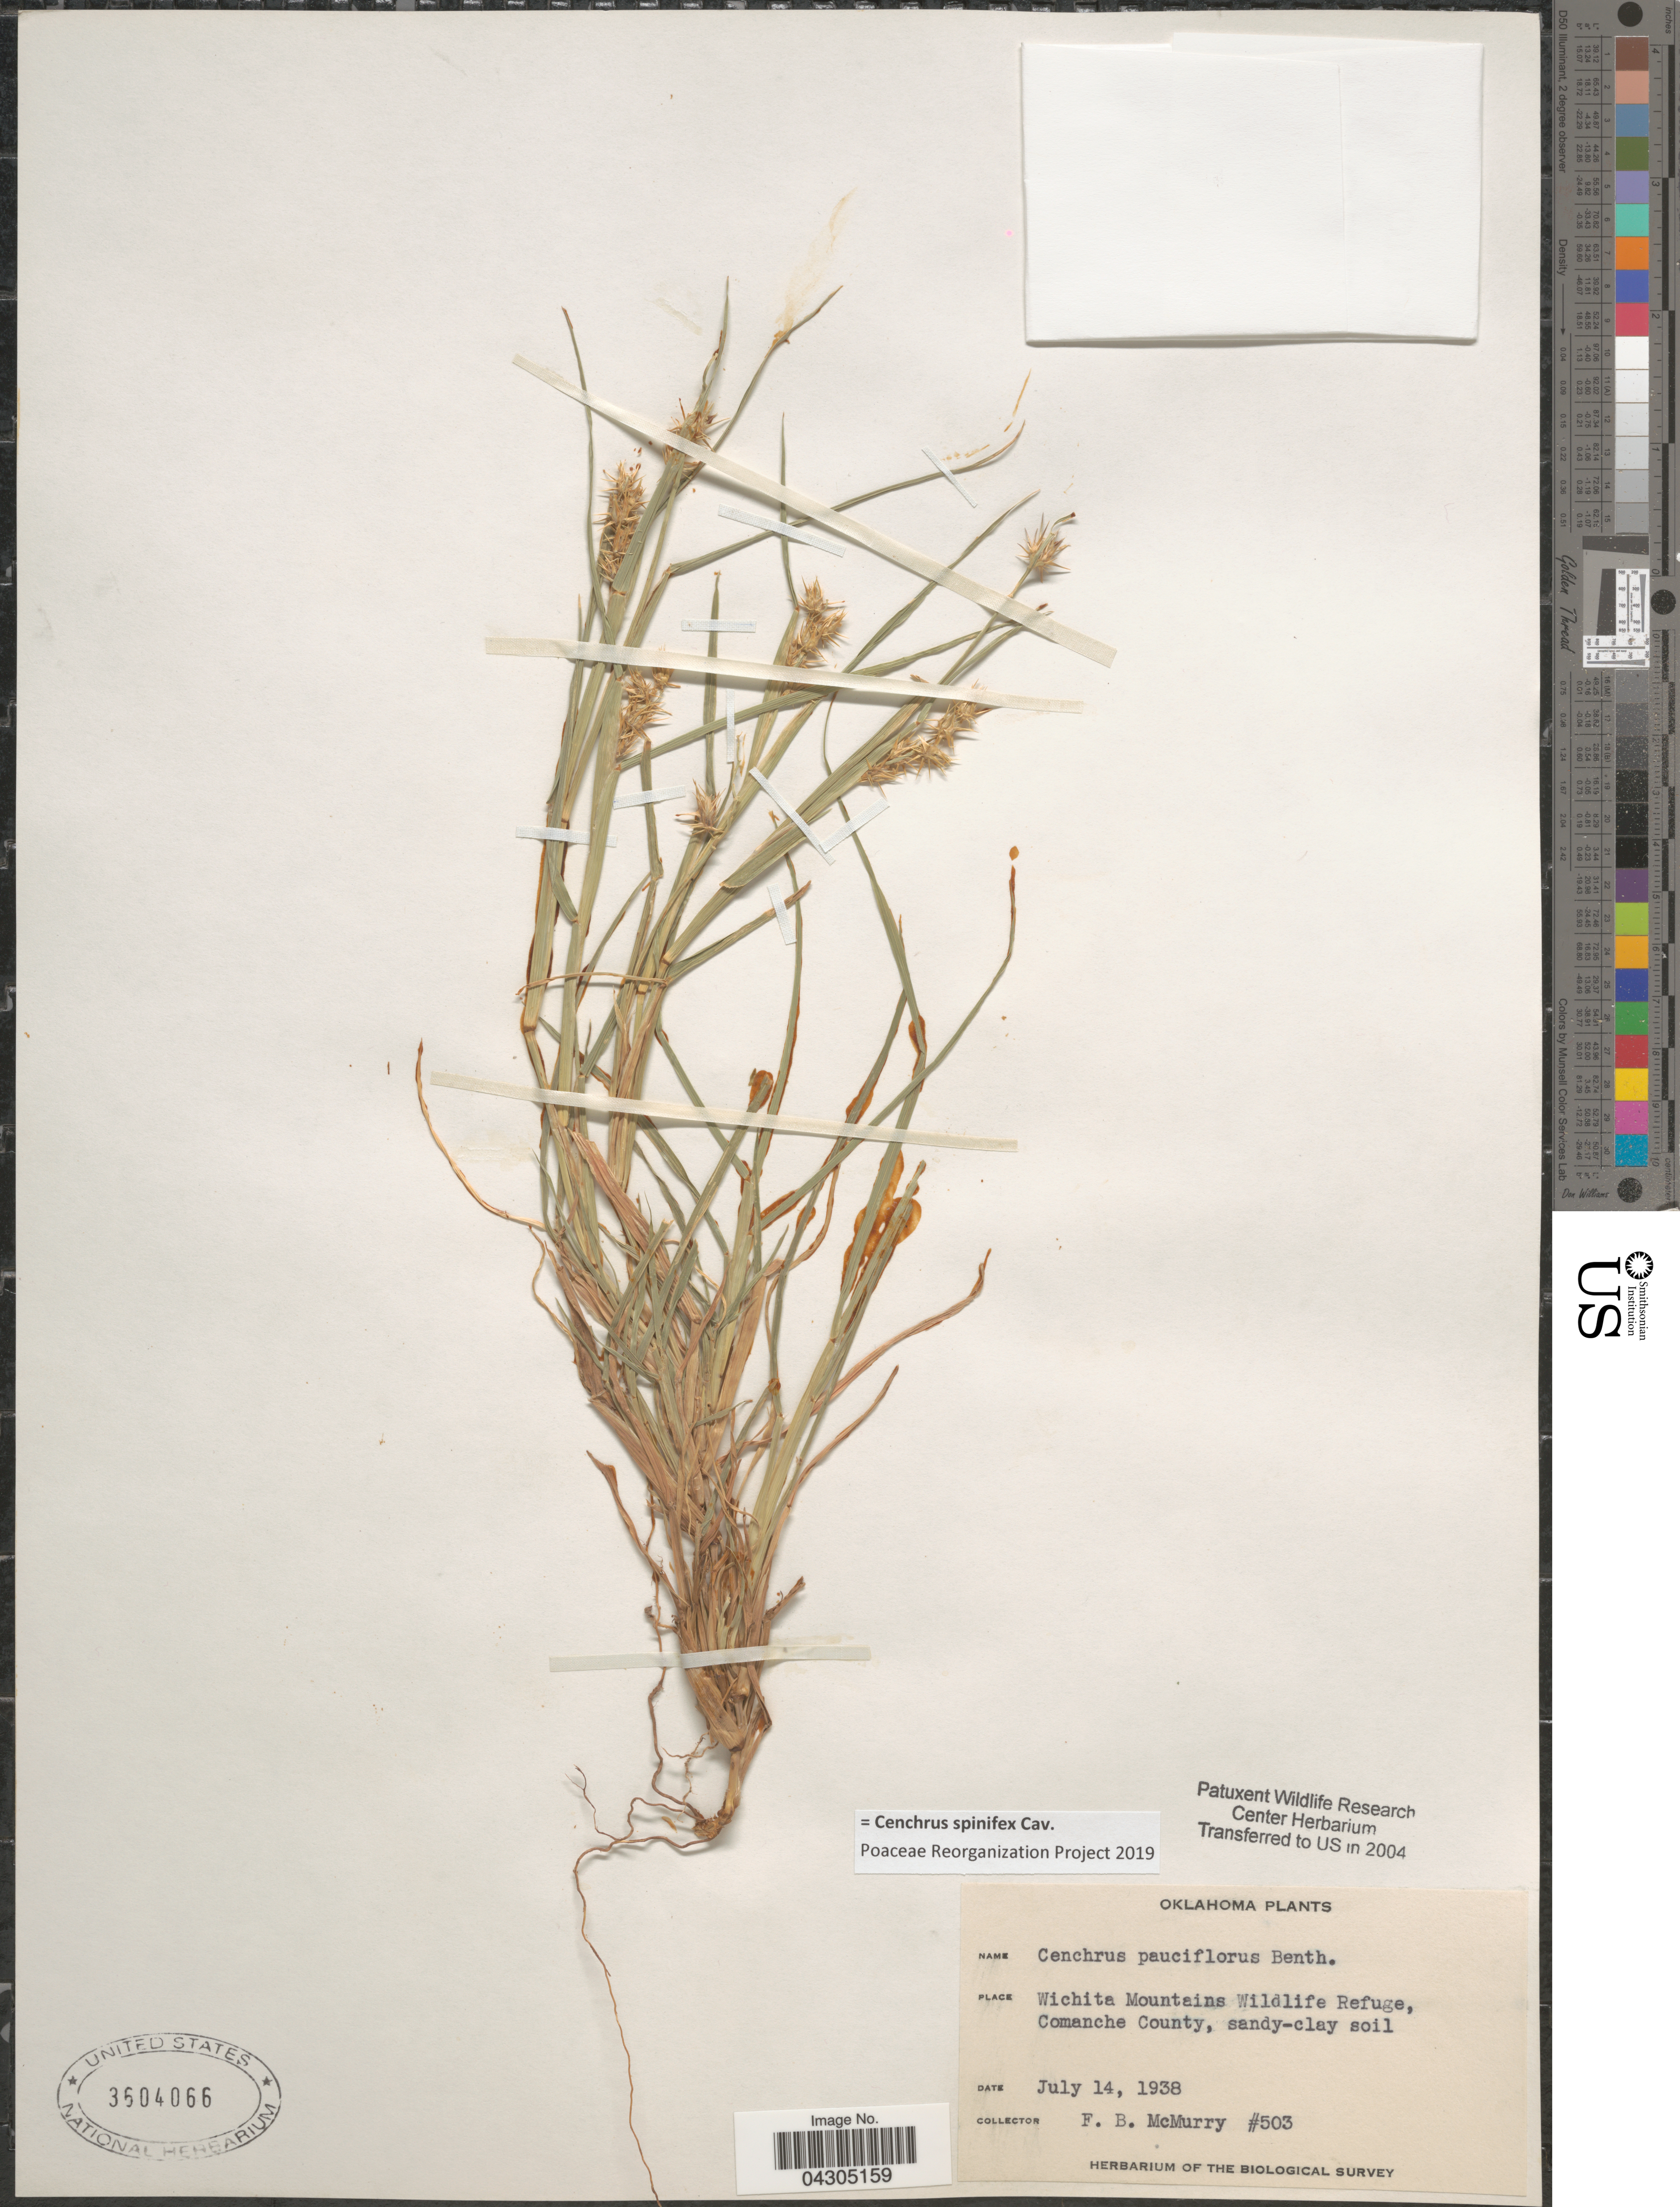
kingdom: Plantae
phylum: Tracheophyta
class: Liliopsida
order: Poales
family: Poaceae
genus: Cenchrus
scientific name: Cenchrus spinifex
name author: Cav.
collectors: F. B. McMurry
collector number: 503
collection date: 1938-07-14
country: United States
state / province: Oklahoma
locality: Wichita Mountains Wildlife Refuge, Comanche County. Biological Survey.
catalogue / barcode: US 3604066